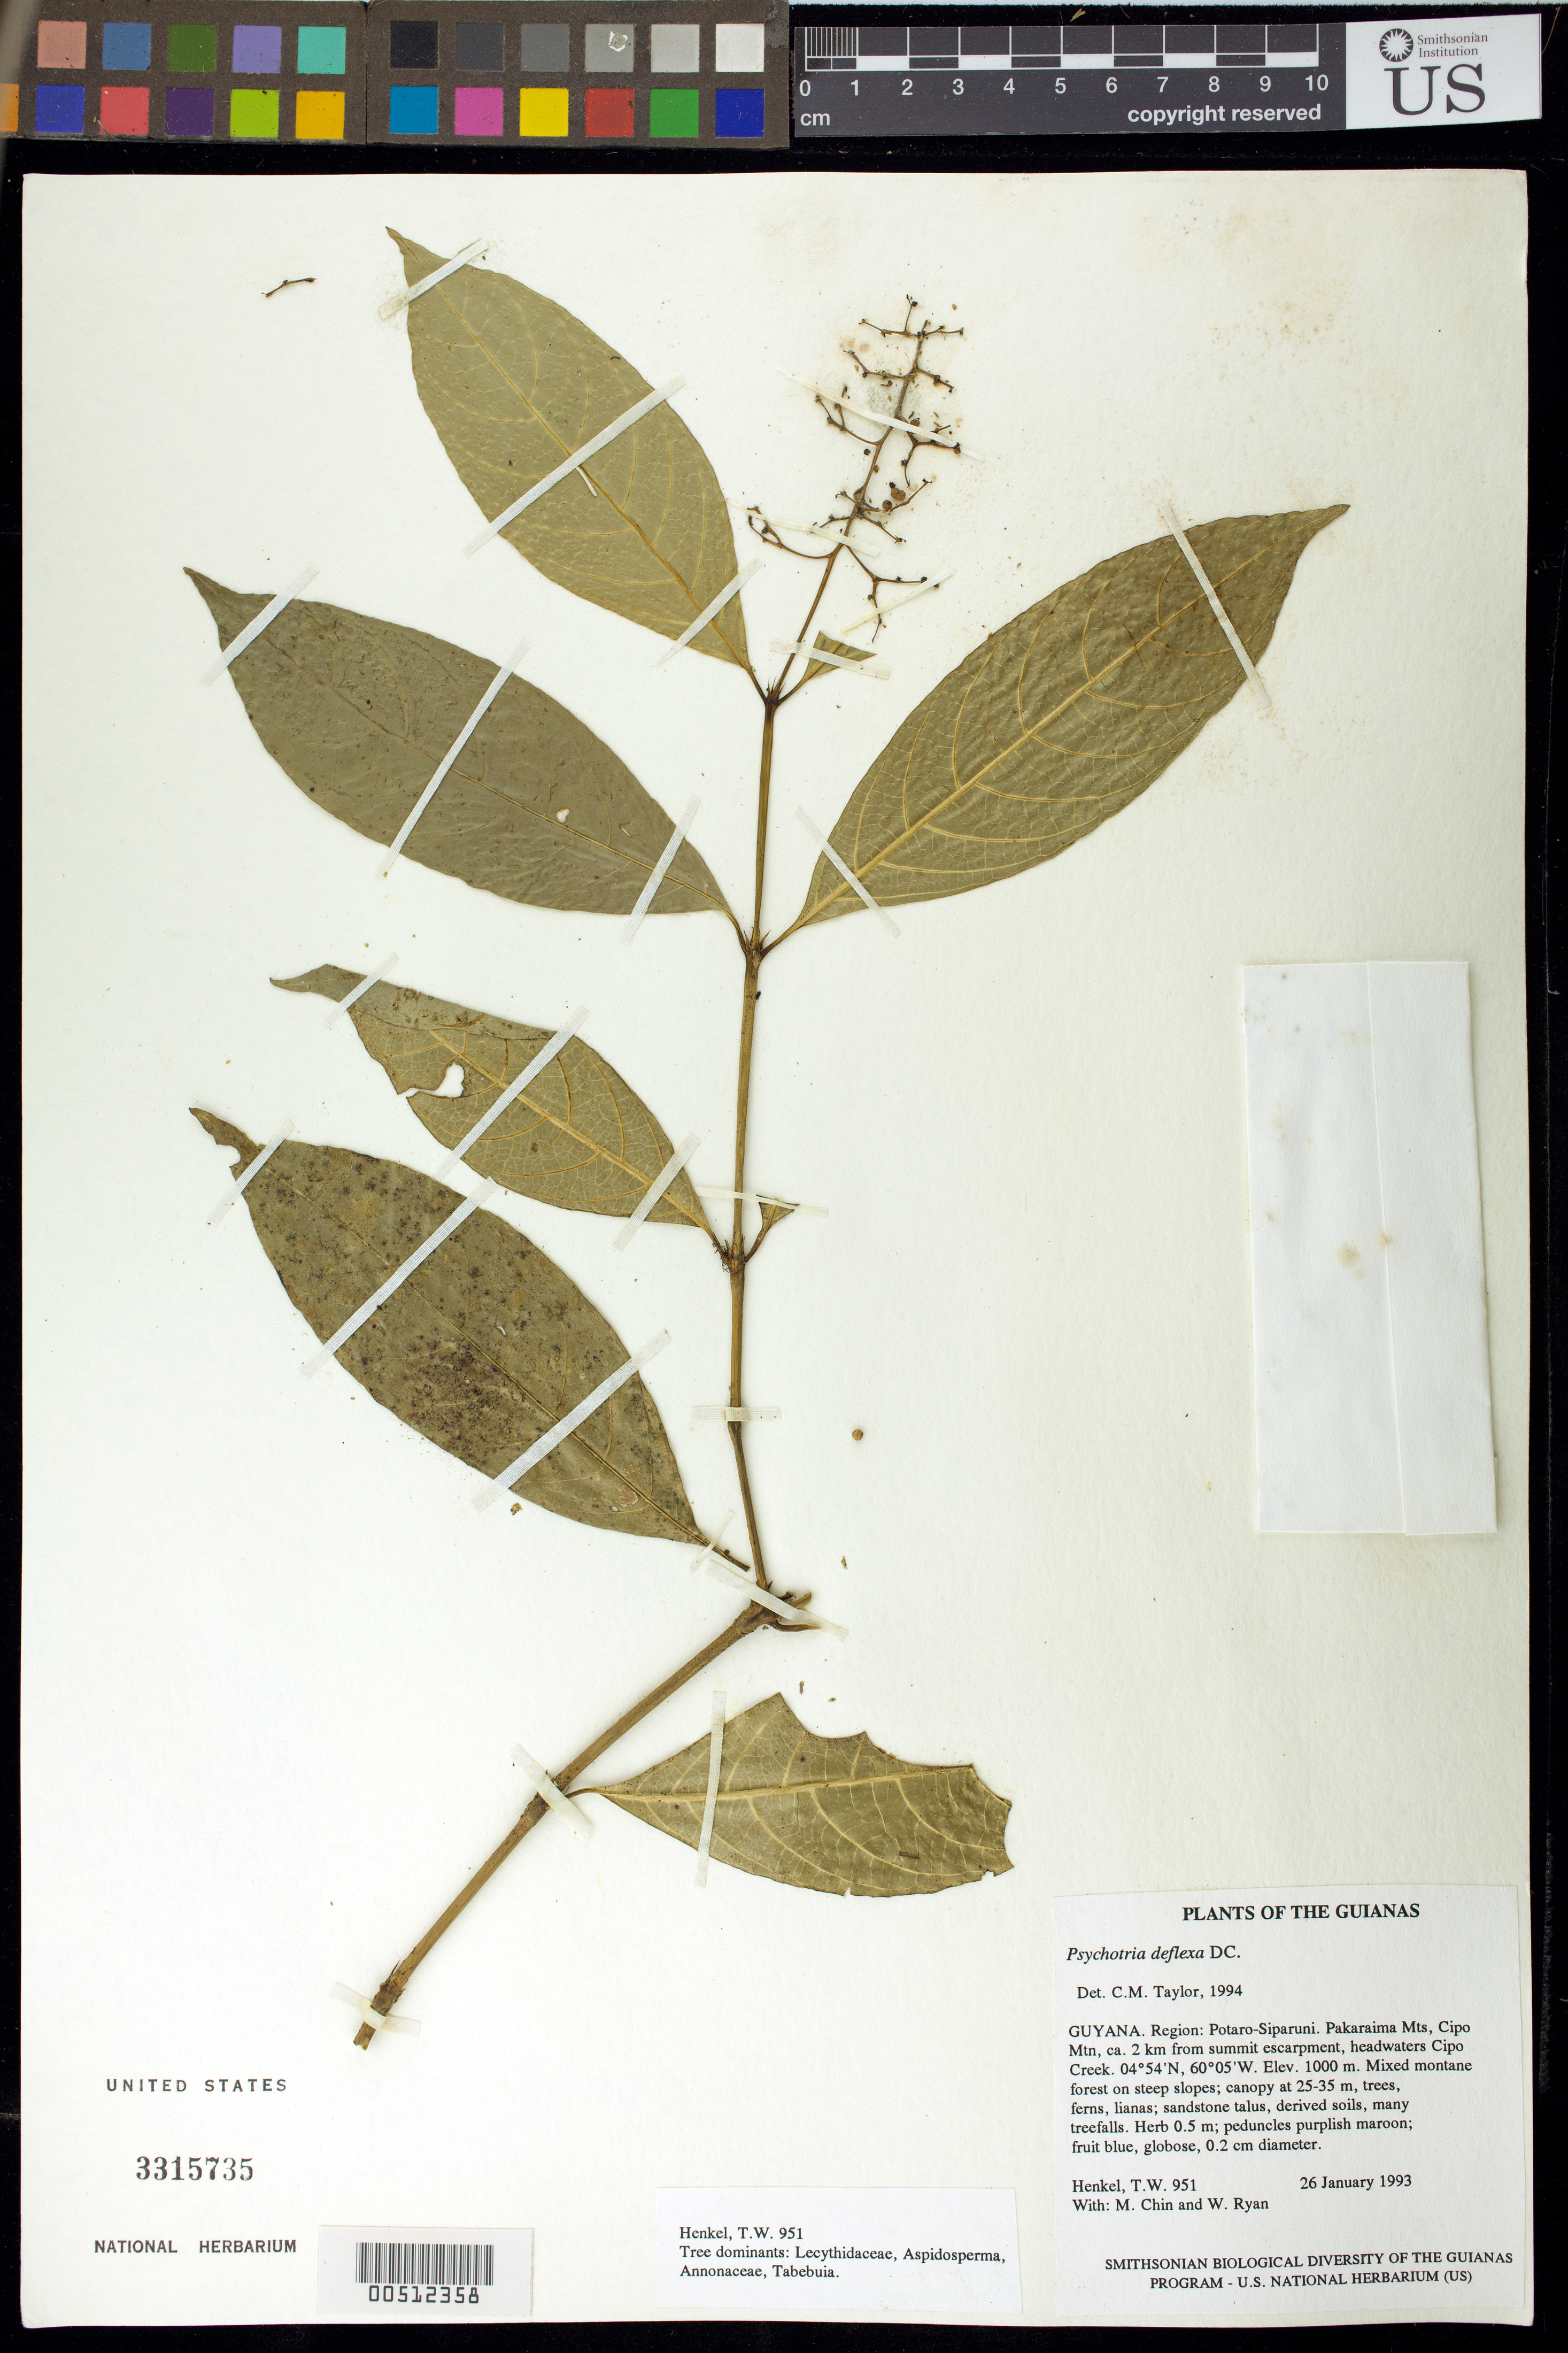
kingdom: Plantae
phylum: Tracheophyta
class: Magnoliopsida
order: Gentianales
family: Rubiaceae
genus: Palicourea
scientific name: Palicourea deflexa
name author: (DC.) Borhidi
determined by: Kirkbride, J. H., Jr.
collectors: T. Henkel, M. Chin & W. Ryan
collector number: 951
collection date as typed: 26 January 1993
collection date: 1993-01-26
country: Guyana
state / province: Potaro-Siparuni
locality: Pakaraima Mts, Cipo Mtn, ca. 2 km from summit escarpment, headwaters Cipo Creek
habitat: Mixed montane forest on steep slopes; canopy at 25-35 m; sandstone talus, derived soils, many treefalls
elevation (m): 1000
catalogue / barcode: US 3315735